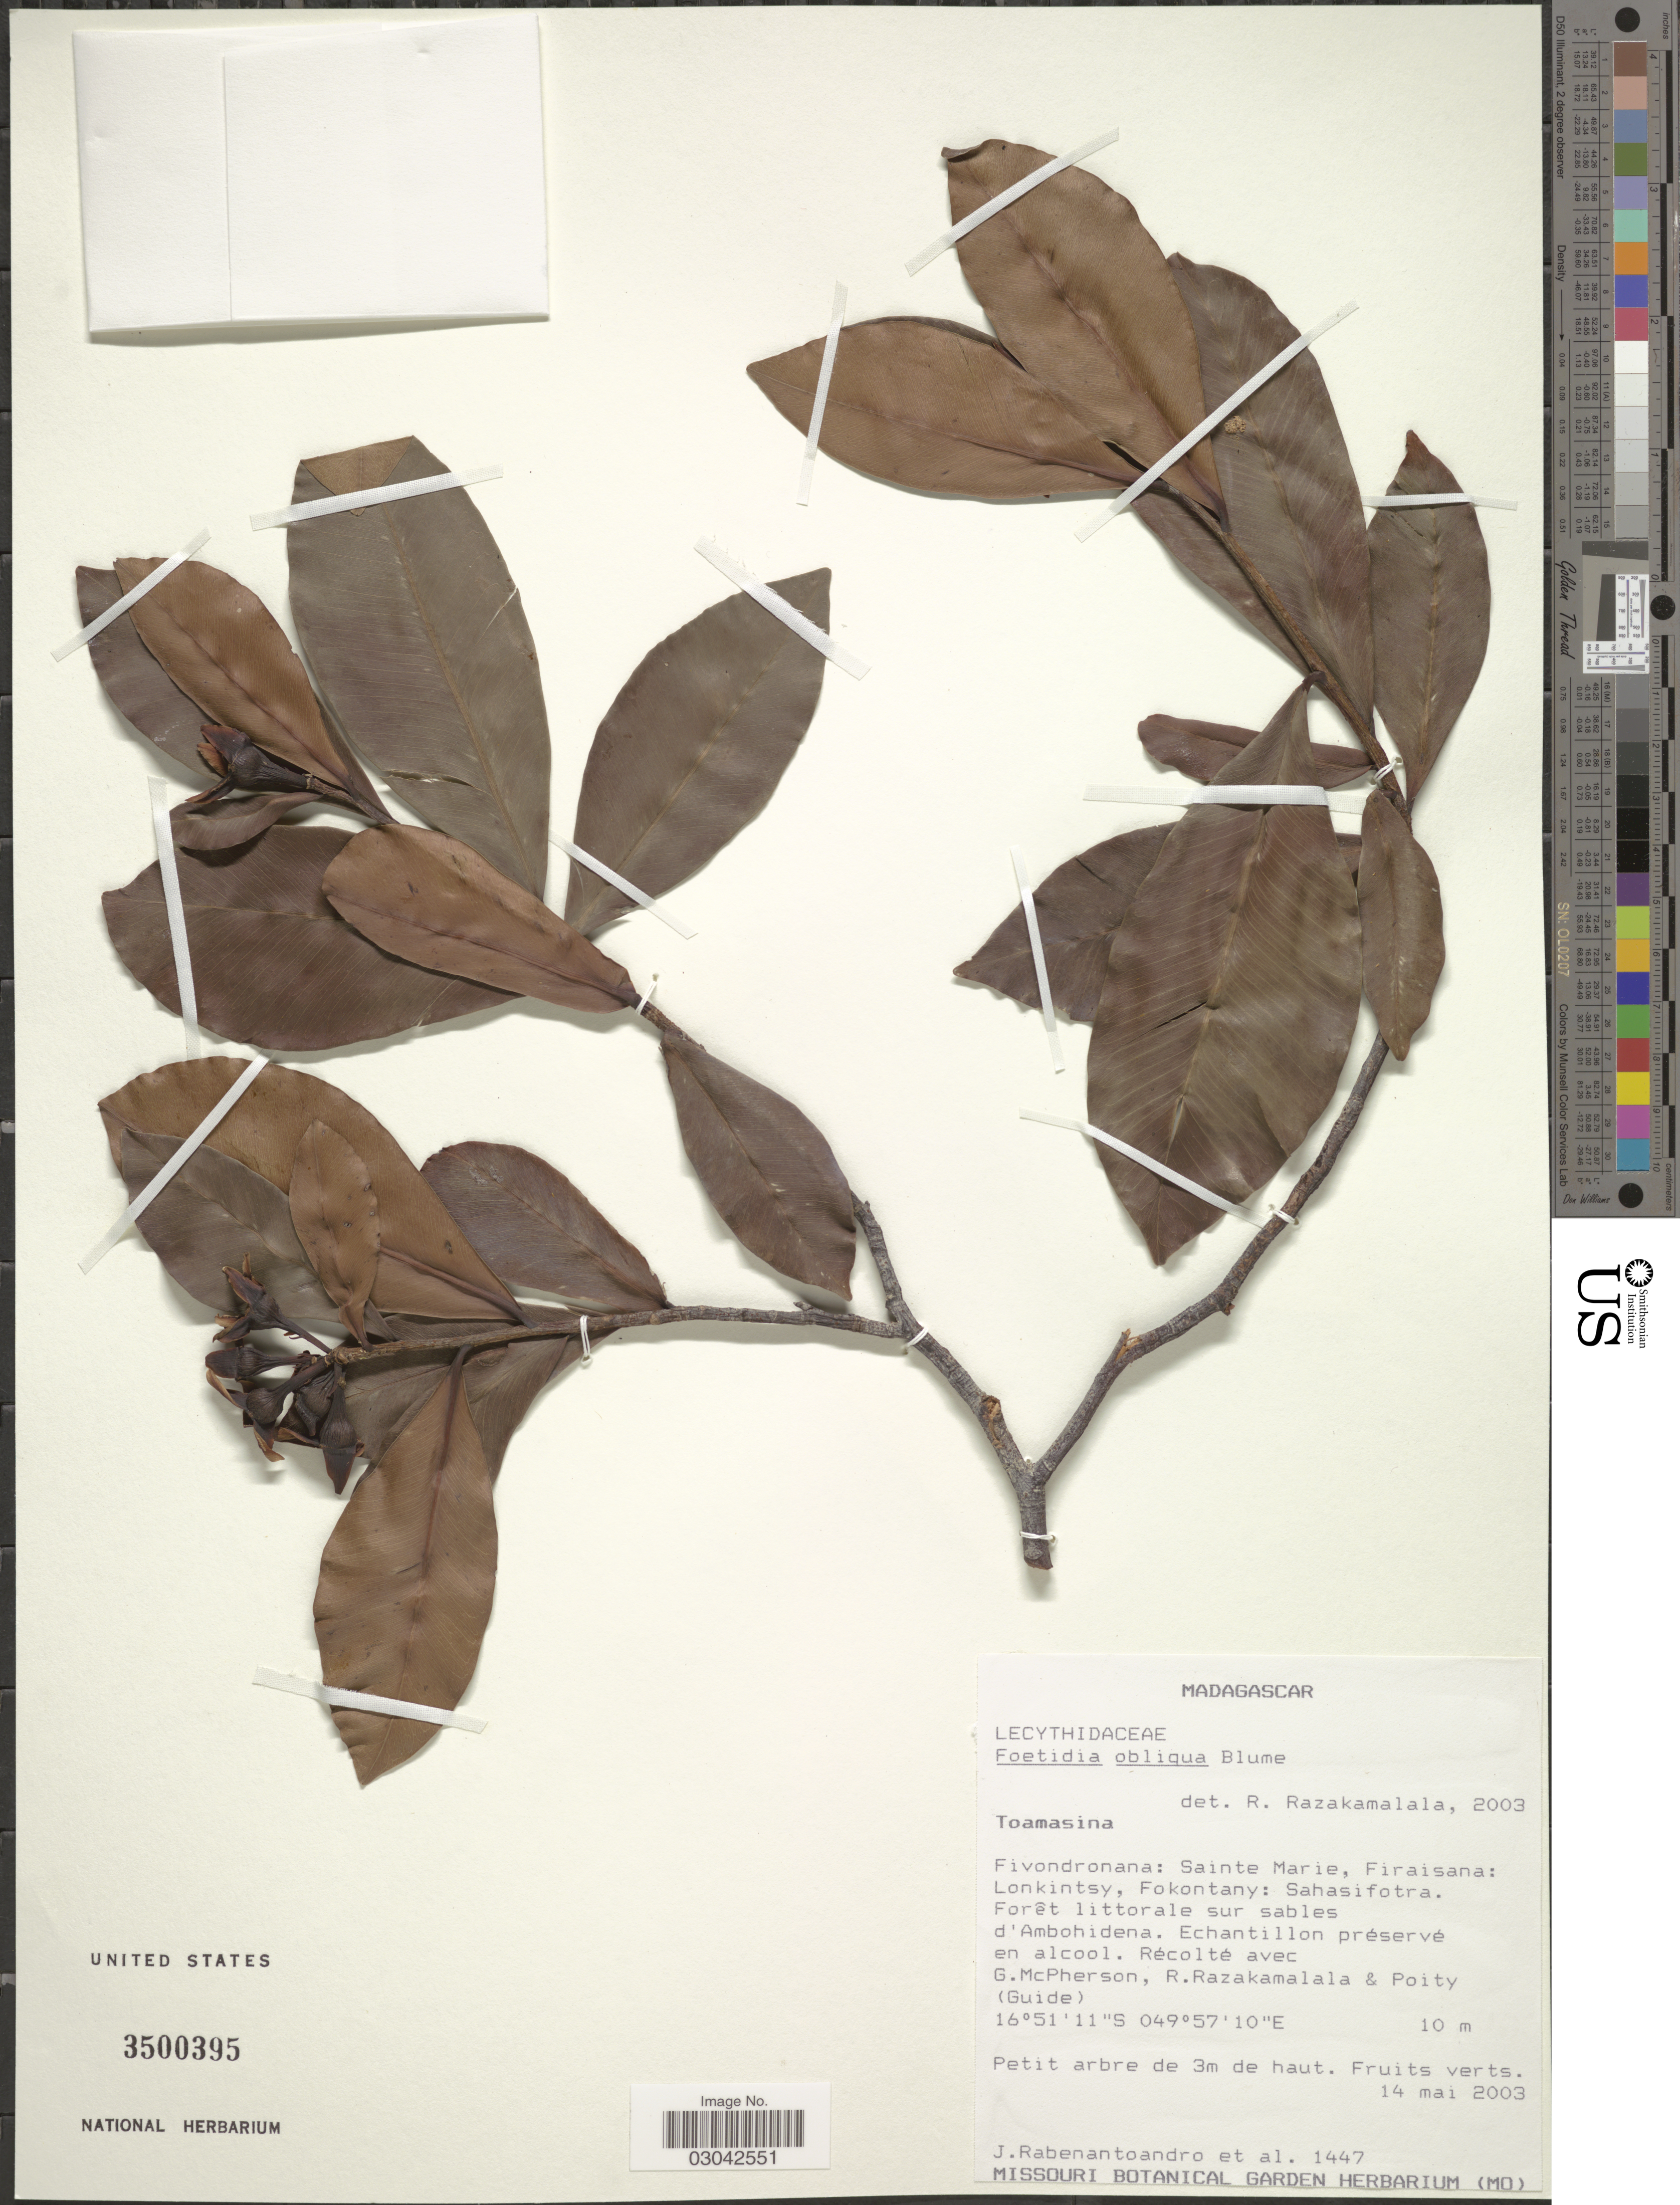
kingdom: Plantae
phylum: Tracheophyta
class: Magnoliopsida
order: Ericales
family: Lecythidaceae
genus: Foetidia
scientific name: Foetidia obliqua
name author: Blume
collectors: J. Rabenantoandro, G. McPherson, R. Razakamalala & -. Poity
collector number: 1447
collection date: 2003-05-14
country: Madagascar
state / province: Analanjirofo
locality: Fivondronana: Sainte Marie, Firaisana: Lonkintsy, Fokontany: Sahasifotra. Sur sables d'Ambohidena.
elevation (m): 10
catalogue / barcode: US 3500395